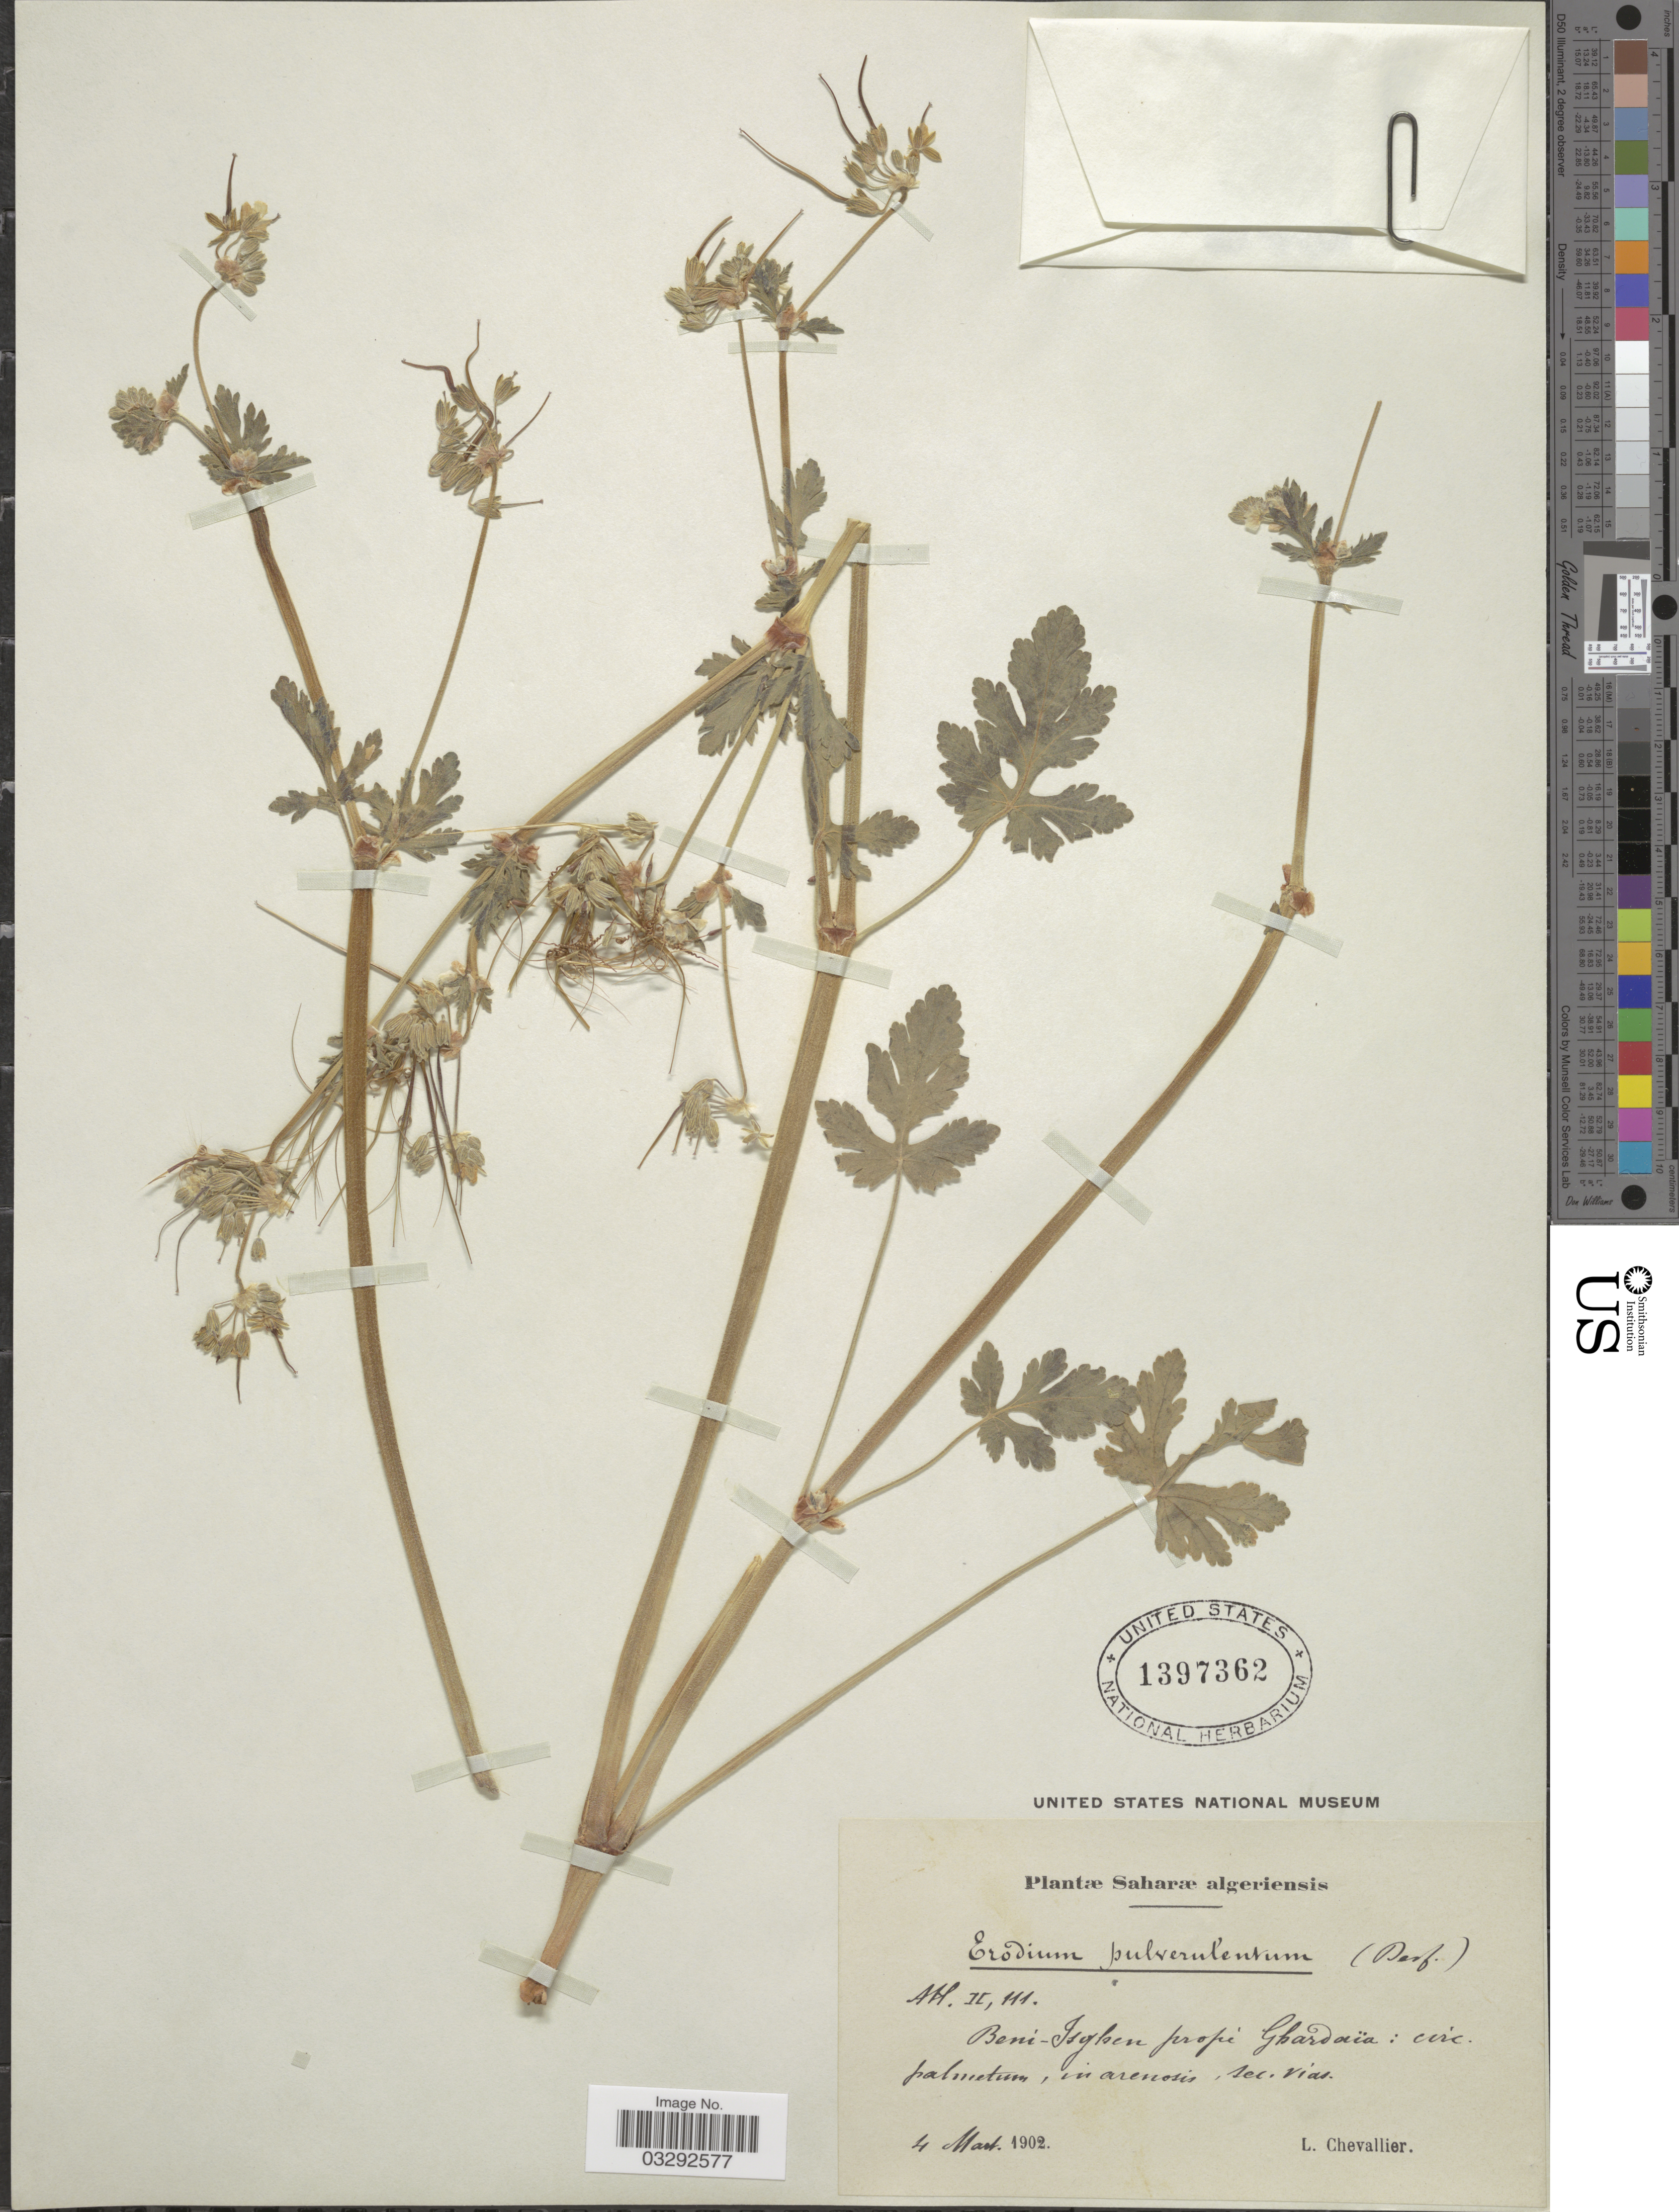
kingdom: Plantae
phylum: Tracheophyta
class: Magnoliopsida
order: Geraniales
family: Geraniaceae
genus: Erodium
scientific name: Erodium pulverulentum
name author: Willd.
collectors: L. Chevallier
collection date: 1902-03-04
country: Algeria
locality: Saharæ algeriensis. Beni-Isghen prope Ghardaïa: circ. palmetum, in arenosis, sec. vias.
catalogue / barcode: US 1397362